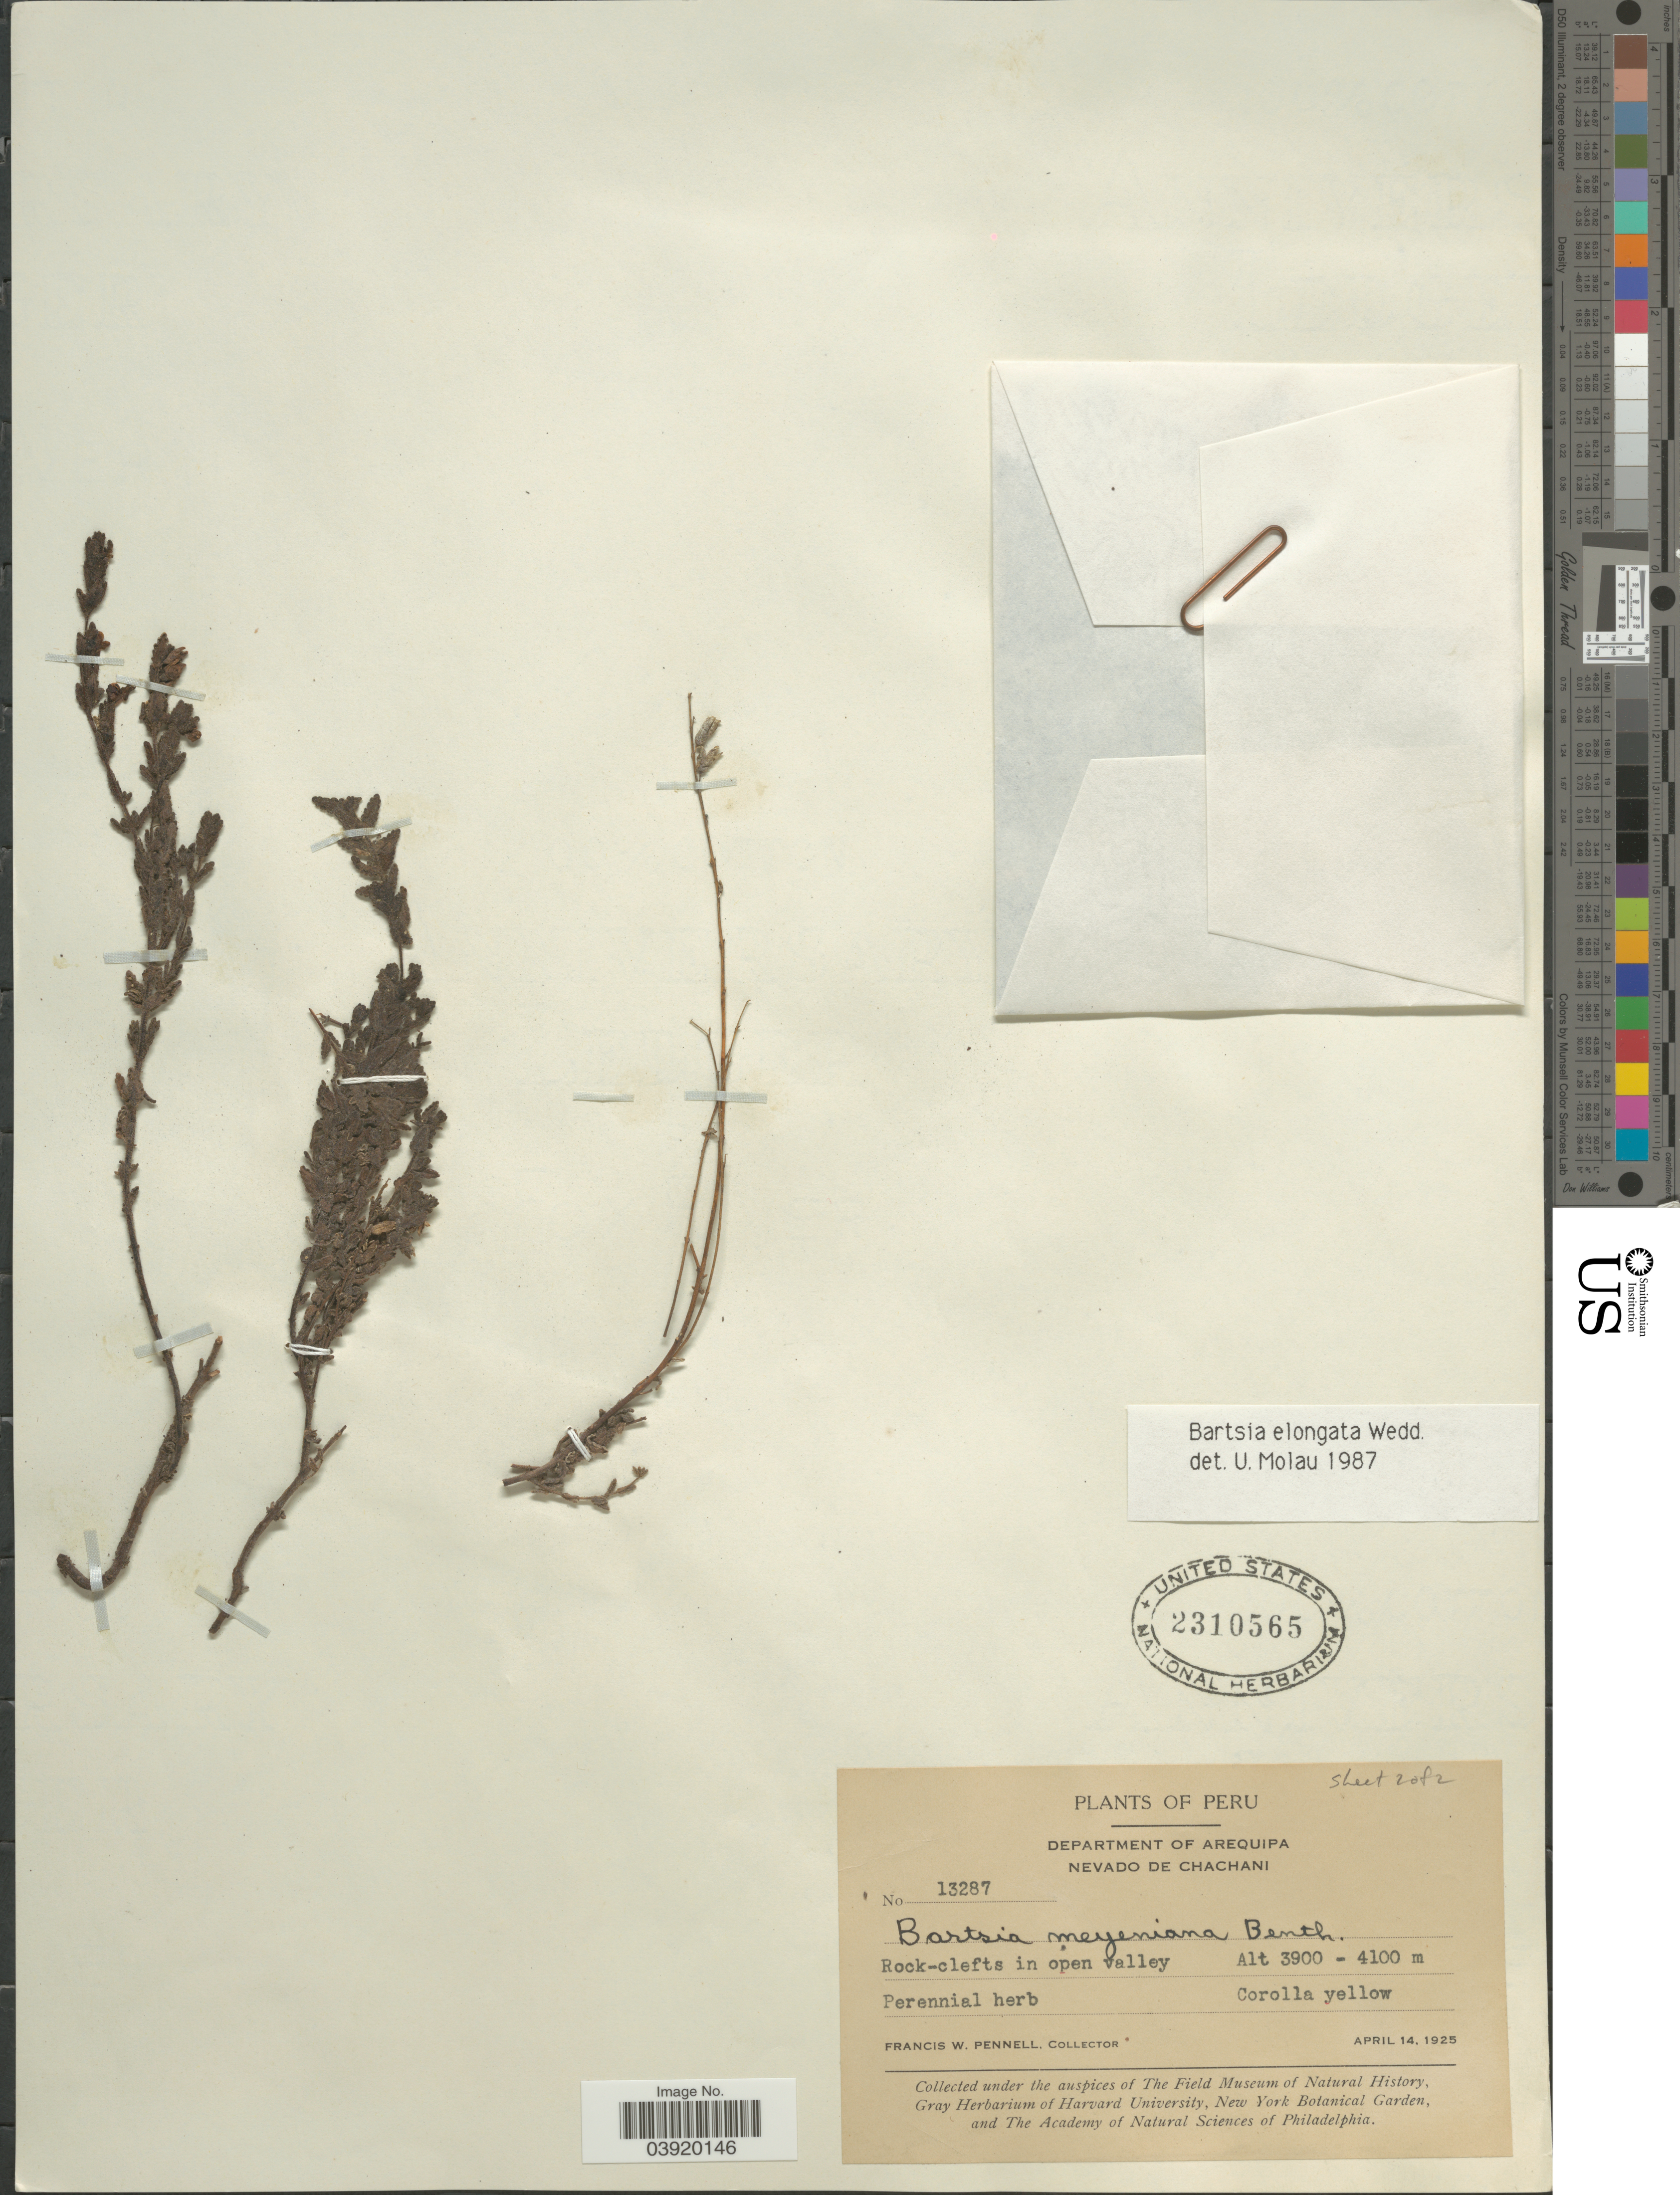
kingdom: Plantae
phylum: Tracheophyta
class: Magnoliopsida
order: Lamiales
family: Orobanchaceae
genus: Bartsia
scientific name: Bartsia elongata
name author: Wedd.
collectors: F. W. Pennell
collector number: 13287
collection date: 1925-04-14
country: Peru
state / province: Arequipa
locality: Department of Arequipa. Nevado de Chachani.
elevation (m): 3900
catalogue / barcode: US 2310565